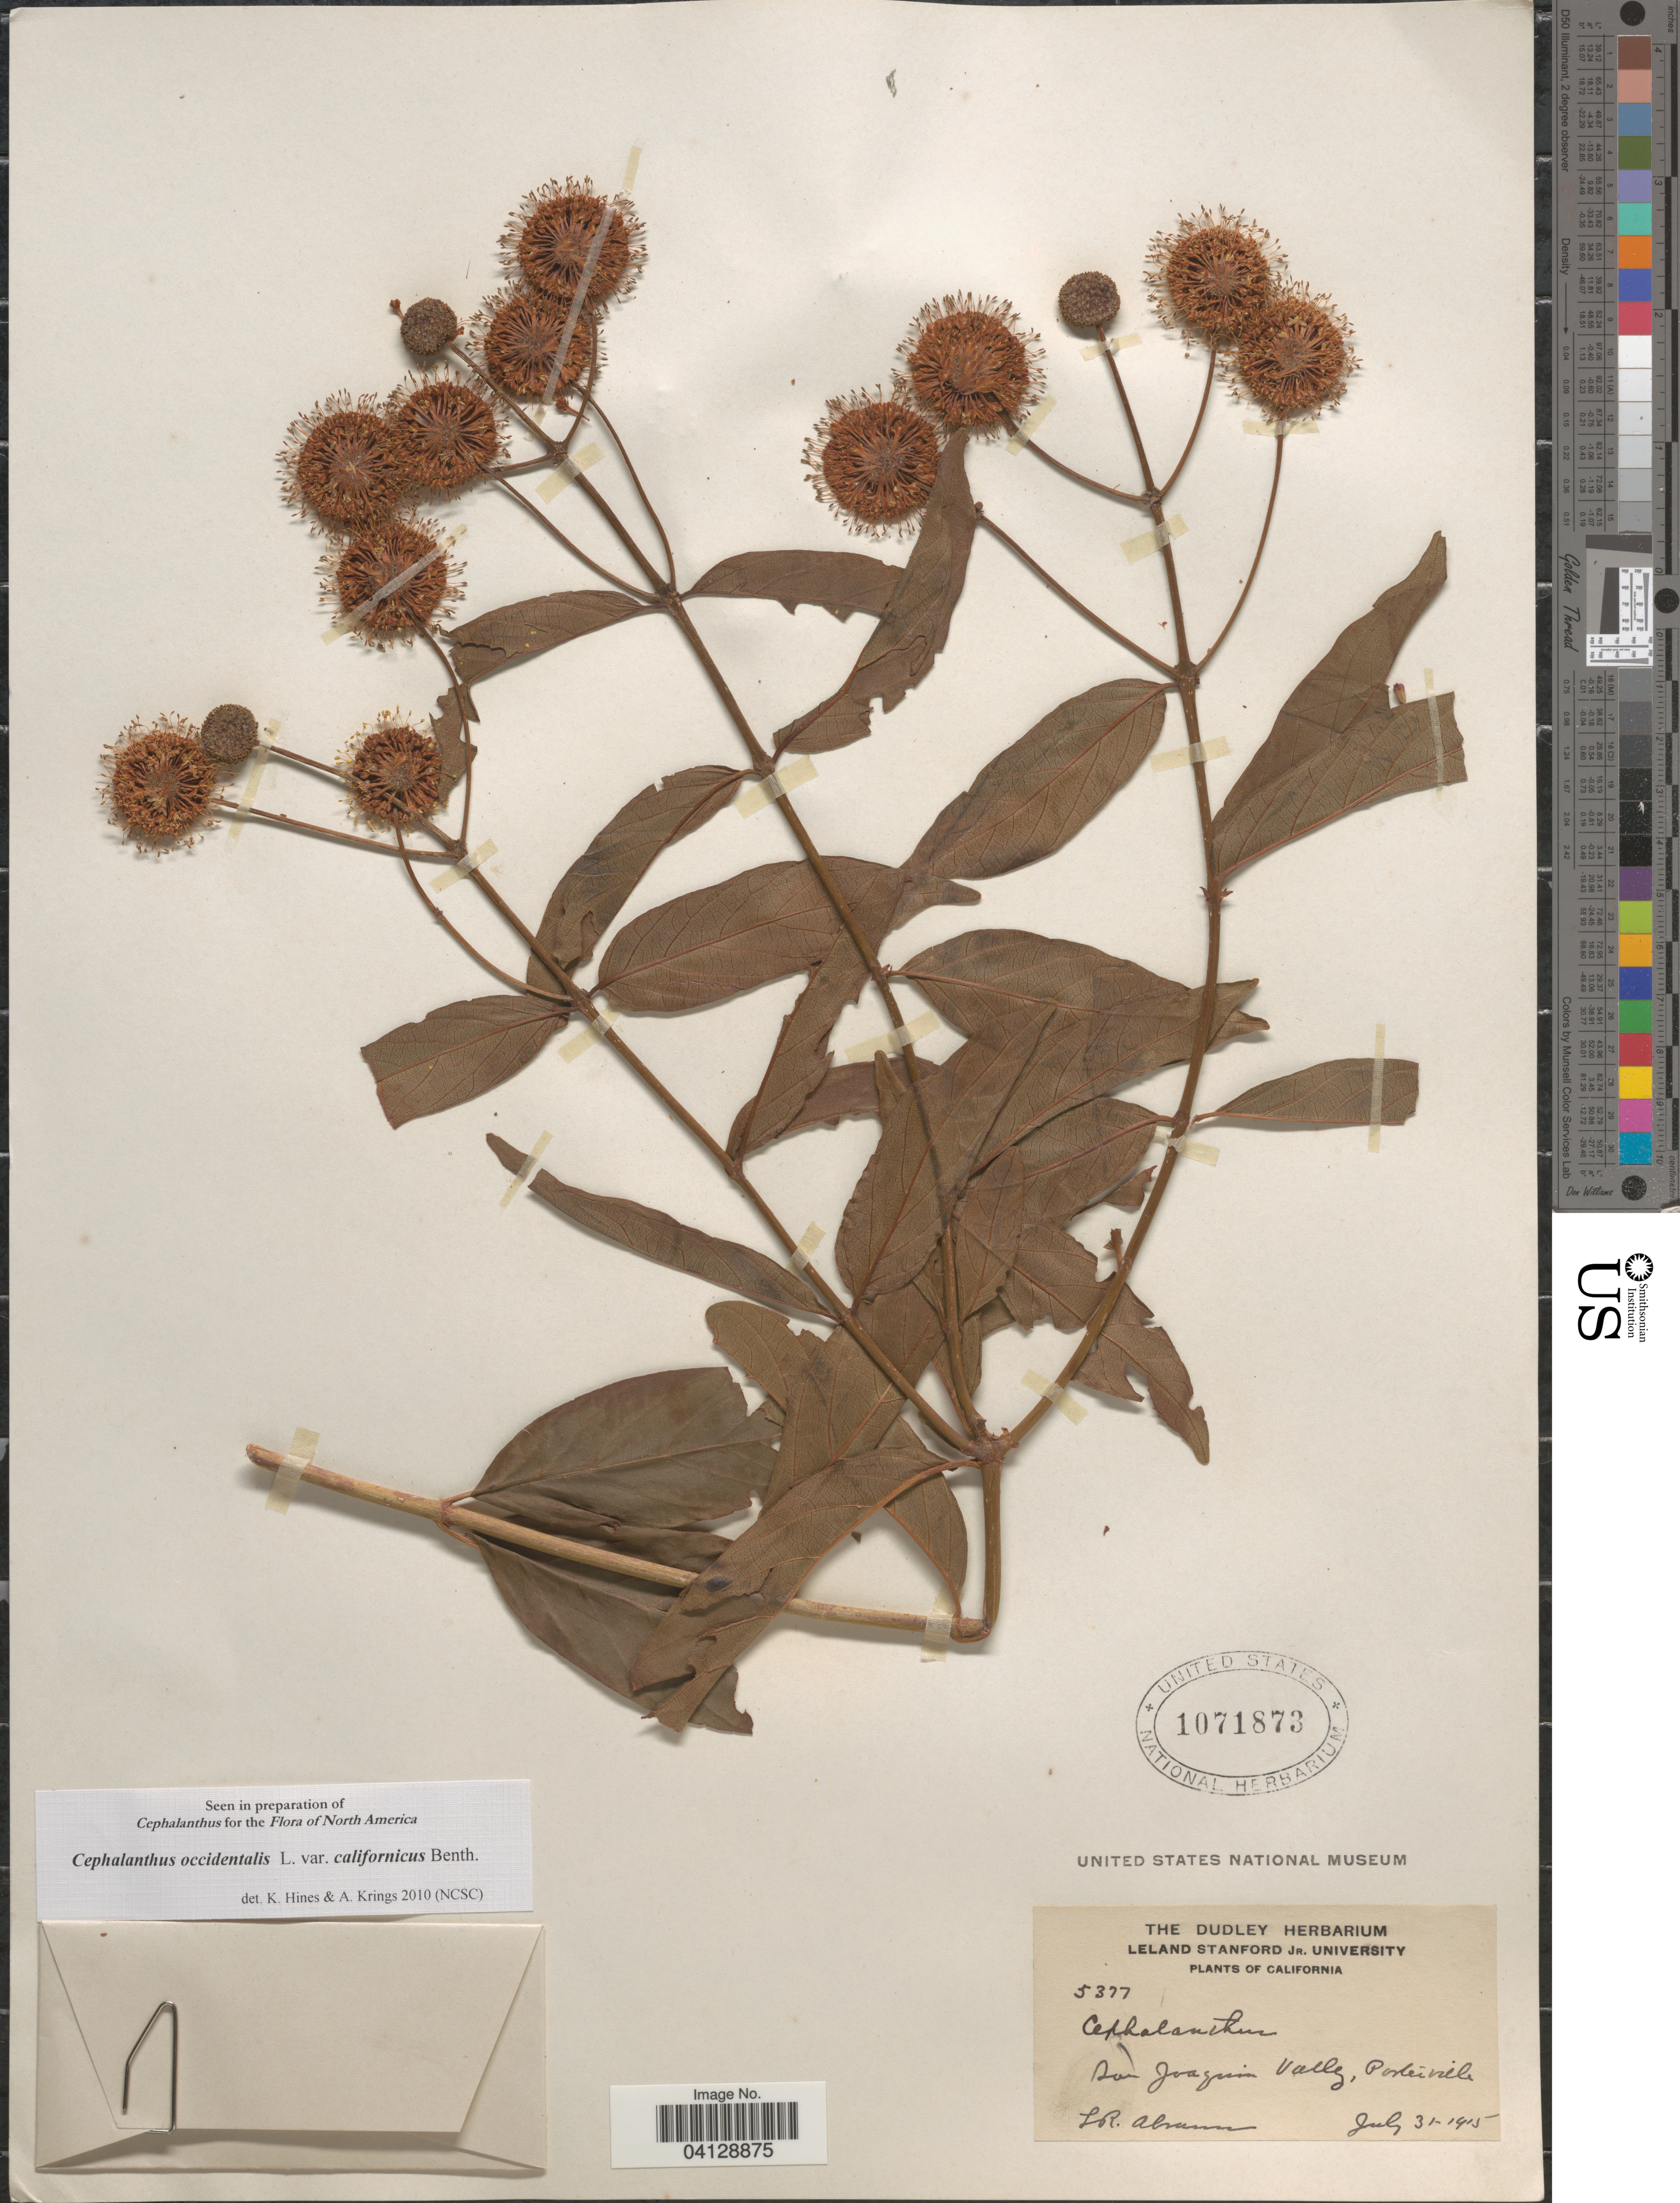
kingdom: Plantae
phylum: Tracheophyta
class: Magnoliopsida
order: Gentianales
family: Rubiaceae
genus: Cephalanthus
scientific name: Cephalanthus occidentalis var. californicus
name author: Benth.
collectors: L. Abrams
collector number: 5377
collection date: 1915-07-31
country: United States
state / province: California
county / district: San Joaquin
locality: San Joaquin Valley, Porterville.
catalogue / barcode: US 1071873